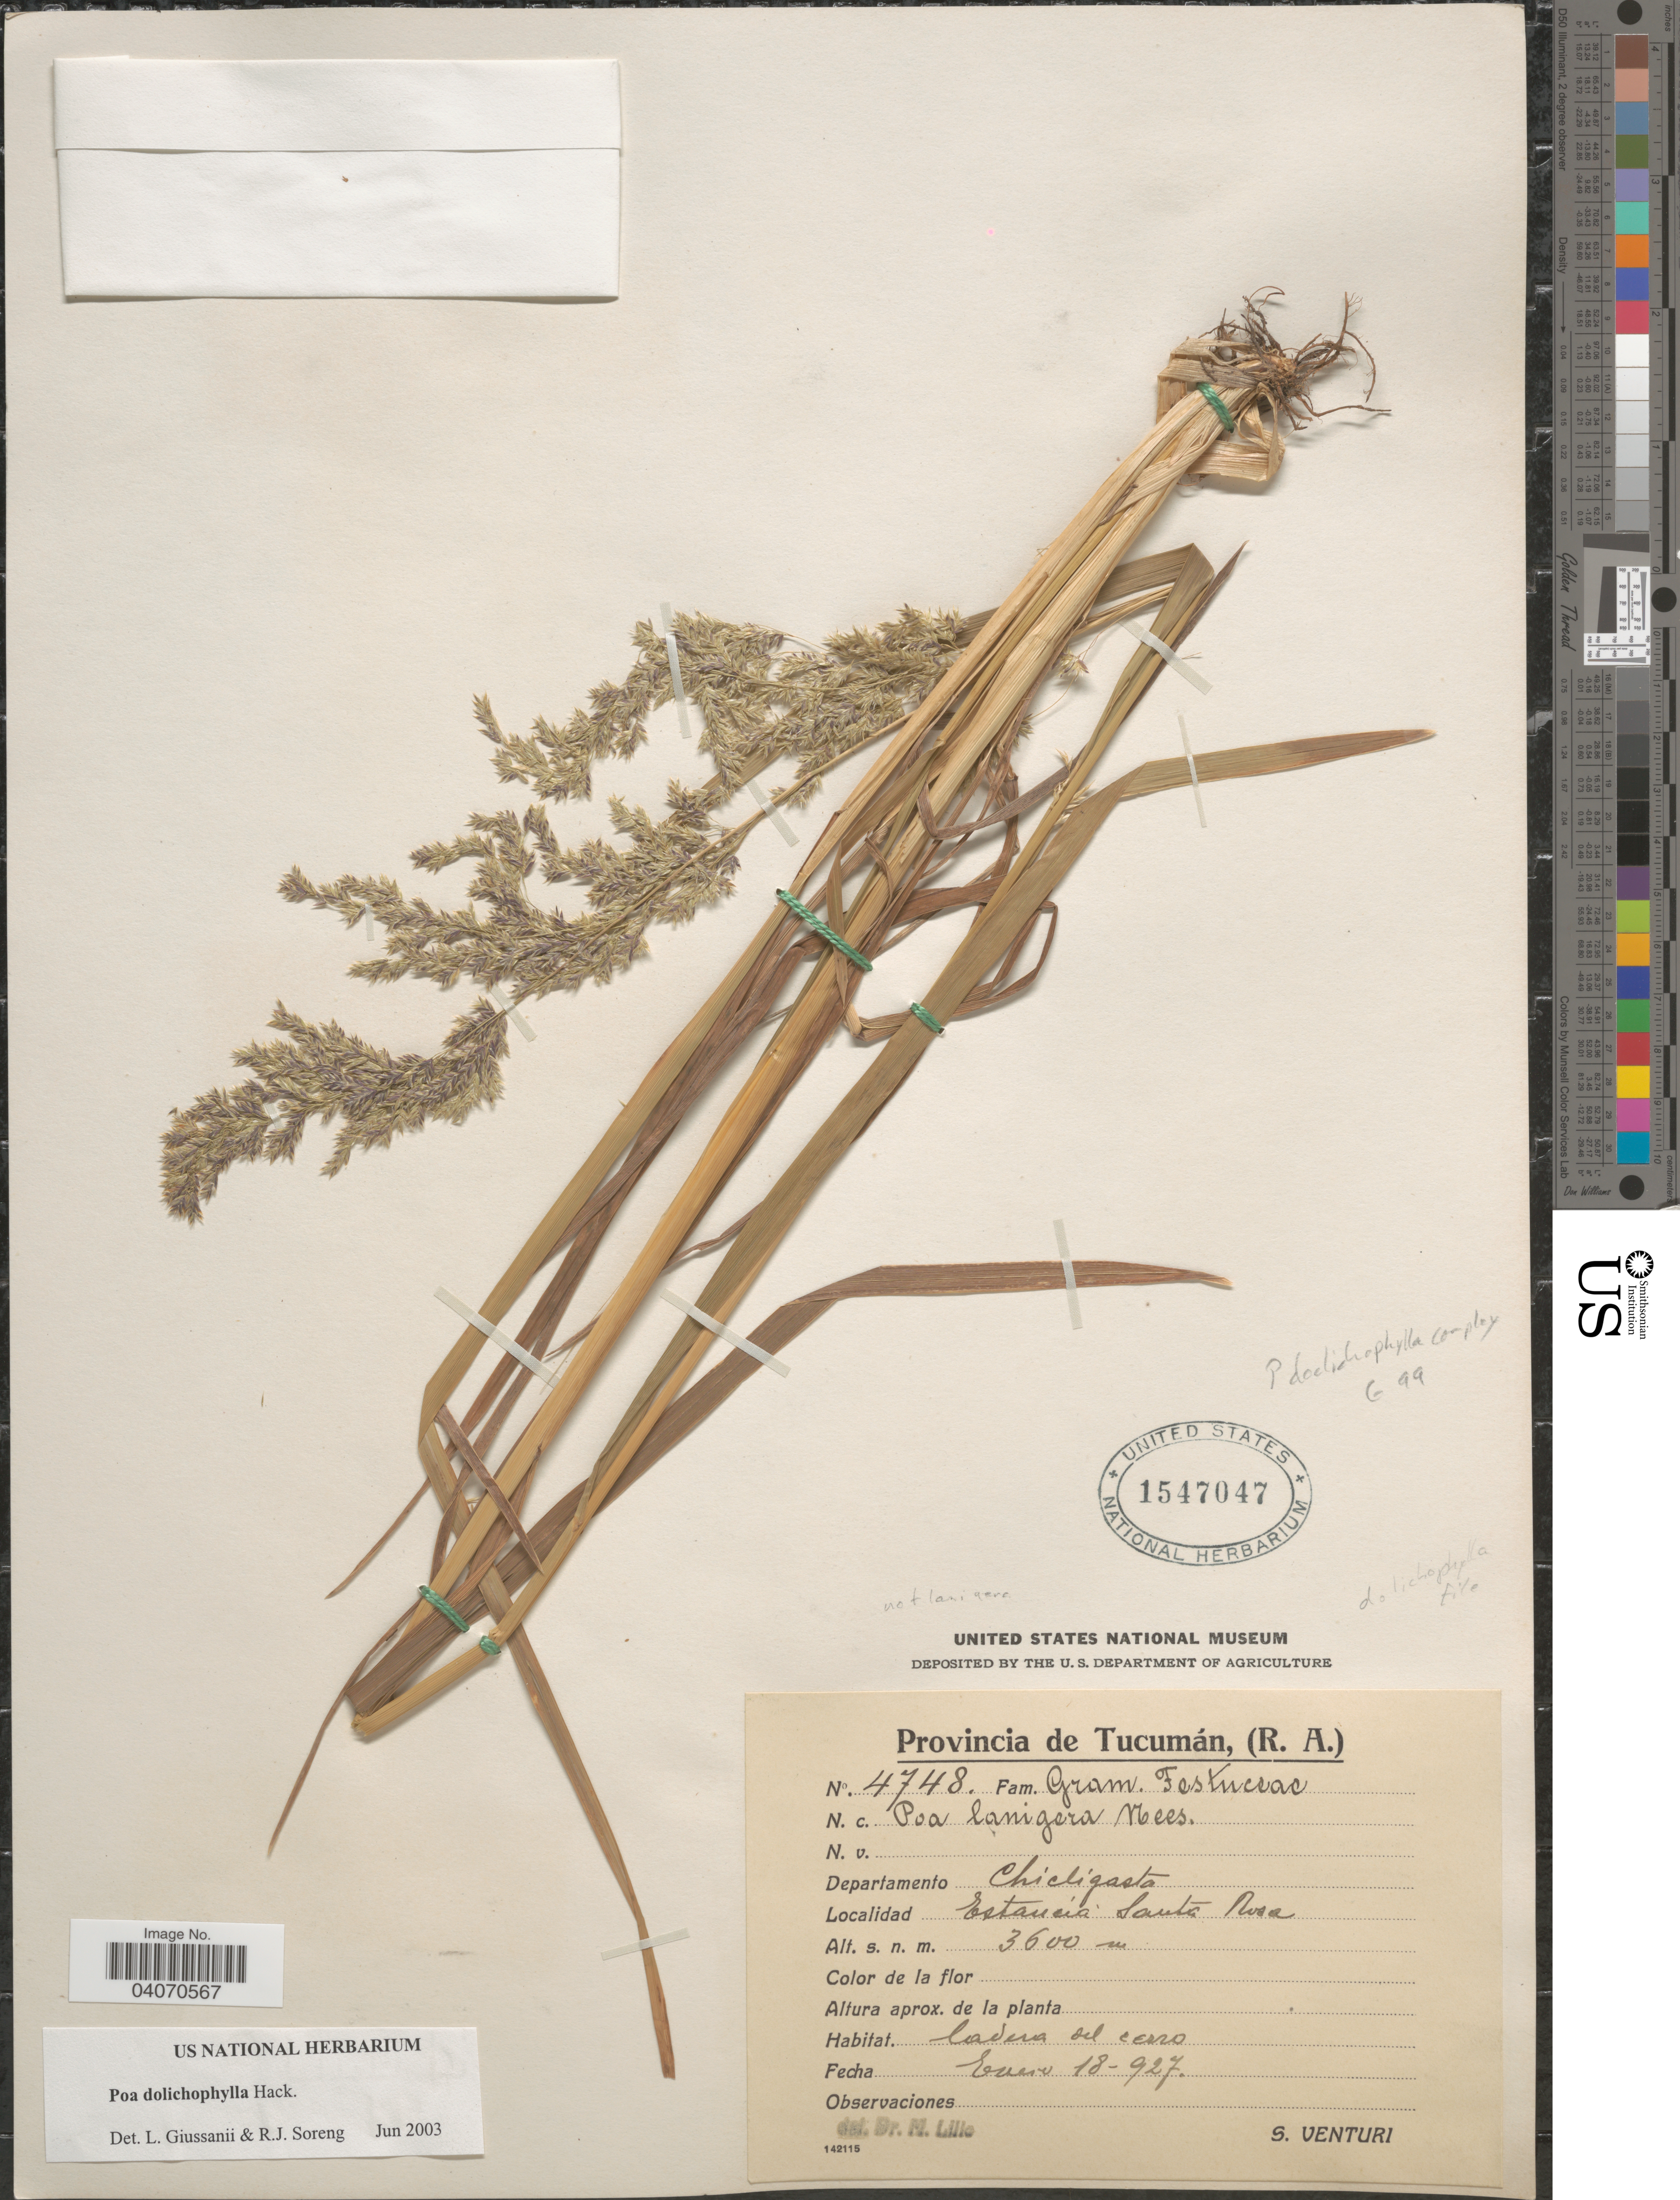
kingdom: Plantae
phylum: Tracheophyta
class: Liliopsida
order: Poales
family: Poaceae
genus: Poa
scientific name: Poa dolichophylla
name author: Hack.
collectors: S. Venturi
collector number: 4748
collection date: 1927-01-18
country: Argentina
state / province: Tucuman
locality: Departamento Chicligasta. Estancia. Santa Rosa.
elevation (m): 3600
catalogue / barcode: US 1547047